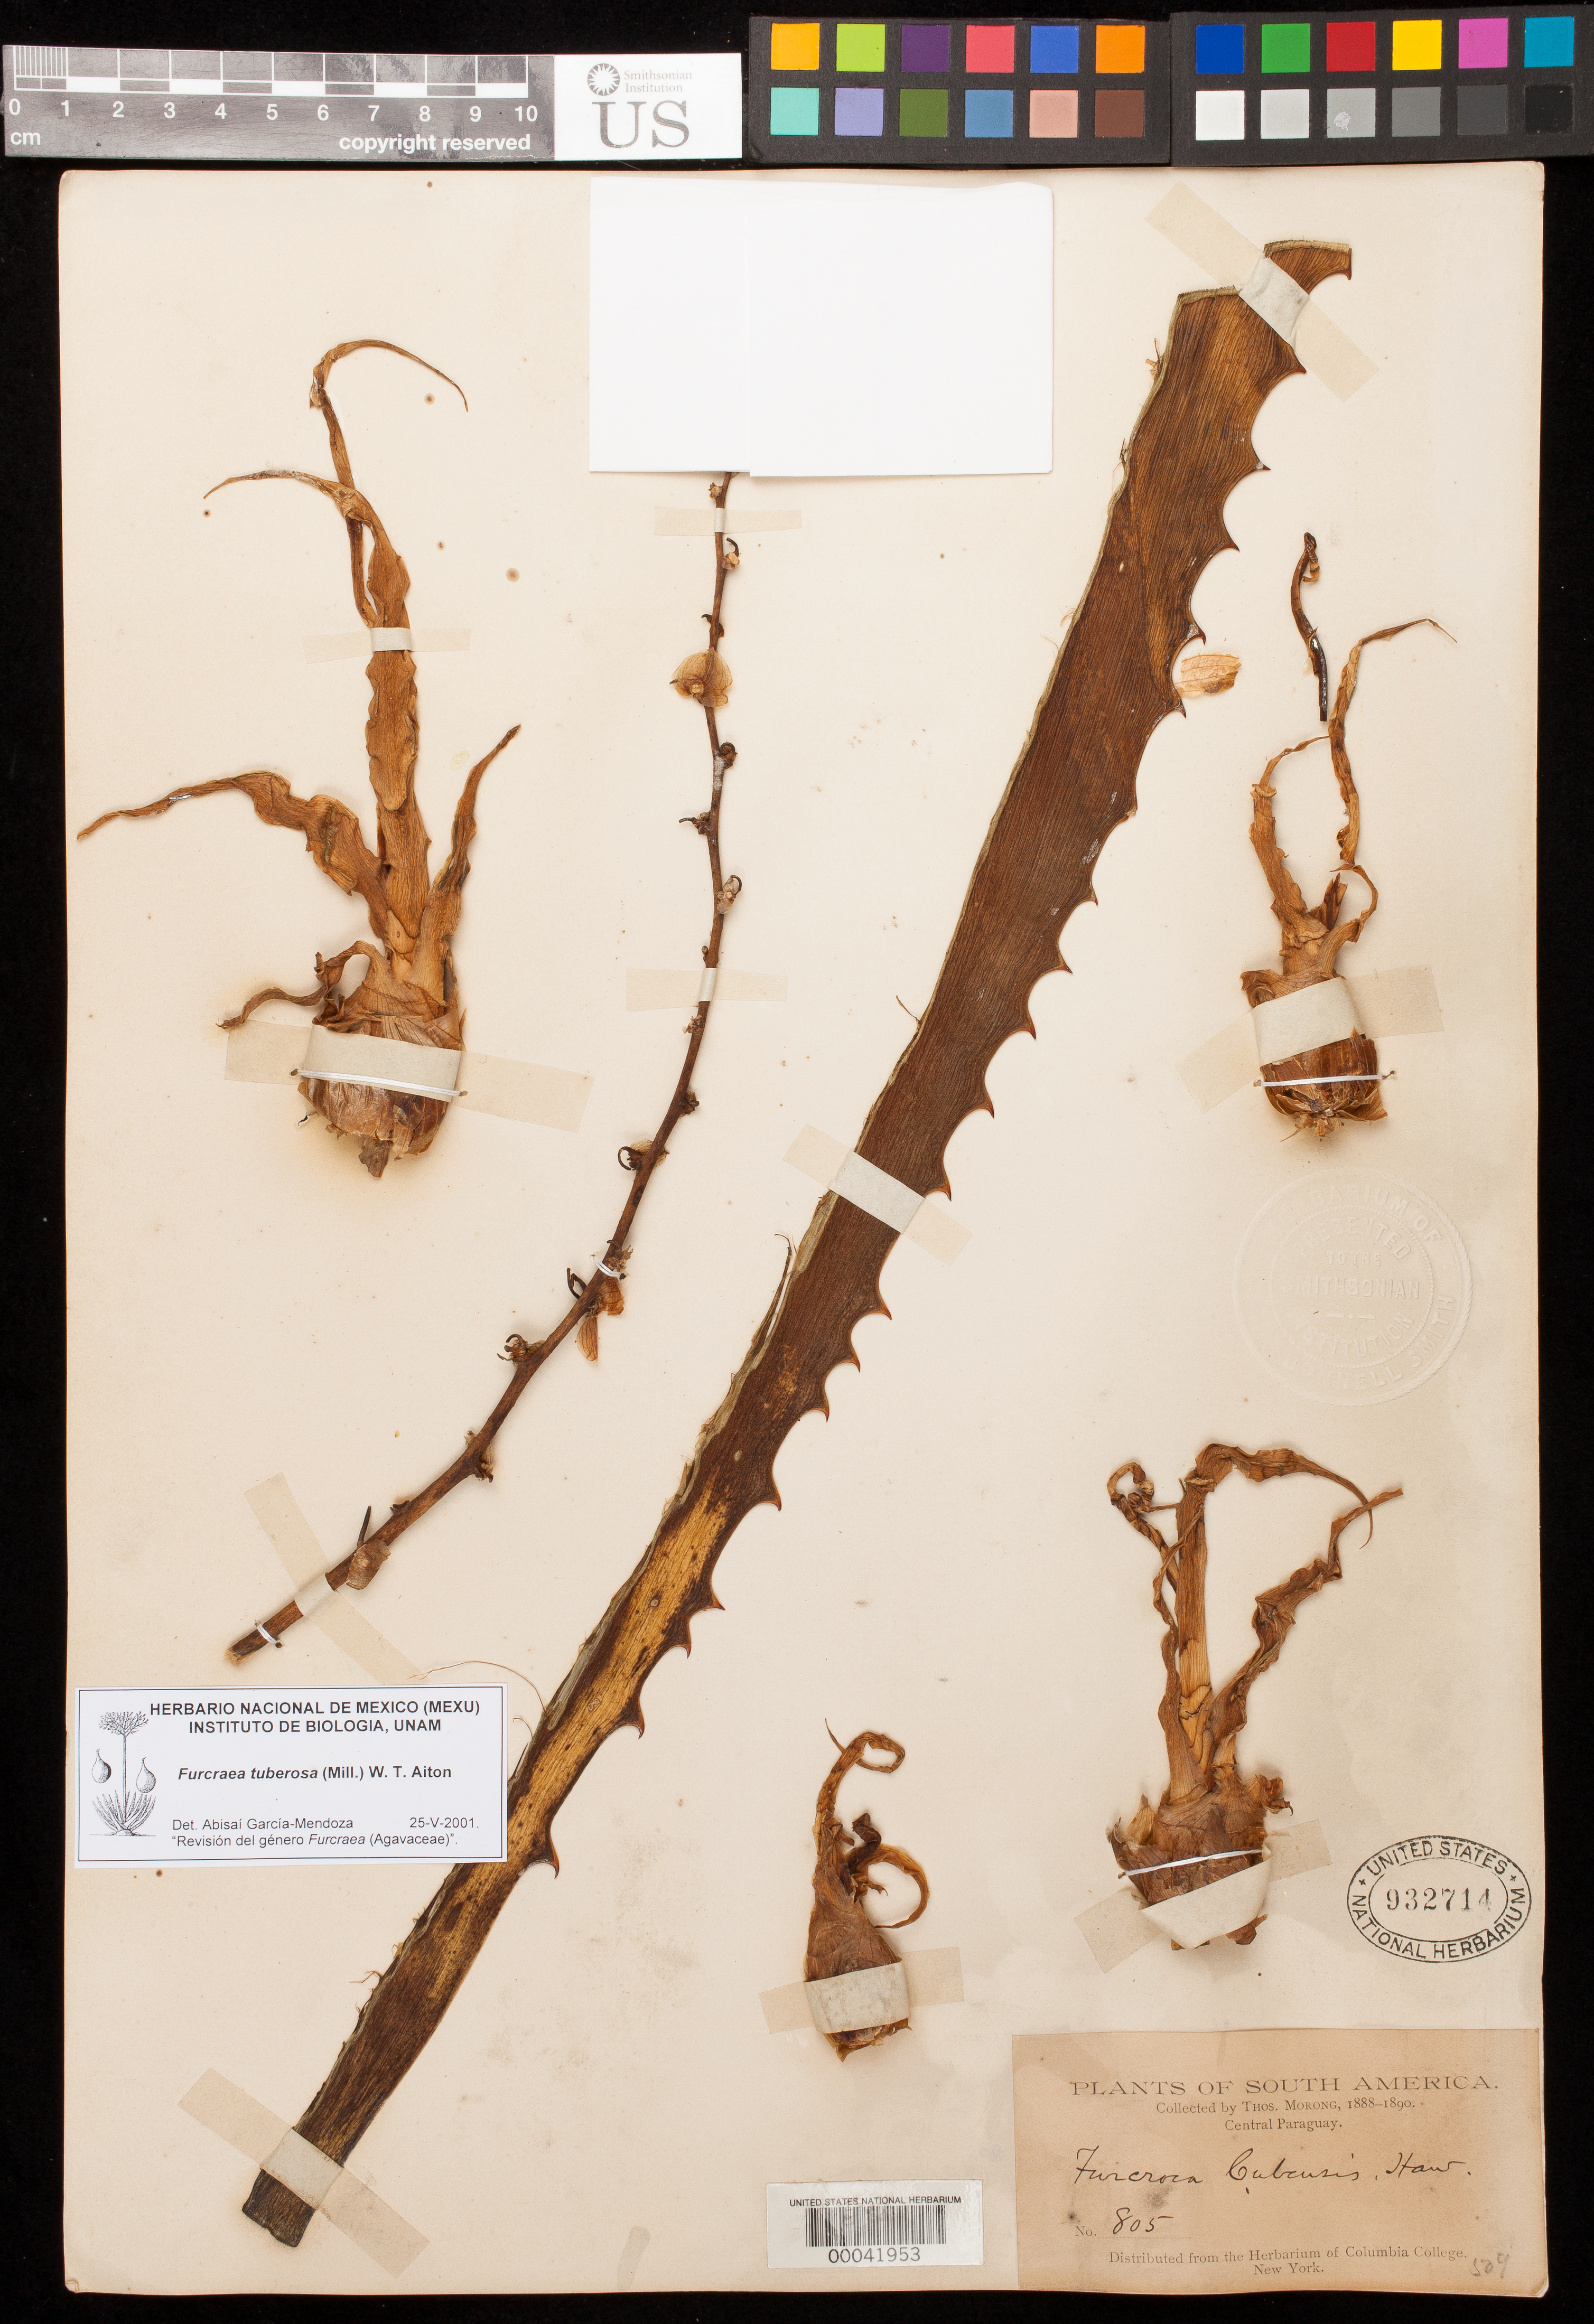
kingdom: Plantae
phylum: Tracheophyta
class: Liliopsida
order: Asparagales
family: Asparagaceae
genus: Furcraea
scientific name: Furcraea tuberosa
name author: (Mill.) W.T. Aiton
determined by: García-Mendoza, A.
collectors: T. Morong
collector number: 805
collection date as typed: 1888 to -- -- 1890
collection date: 1888/1890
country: Paraguay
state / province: Central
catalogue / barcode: US 932714